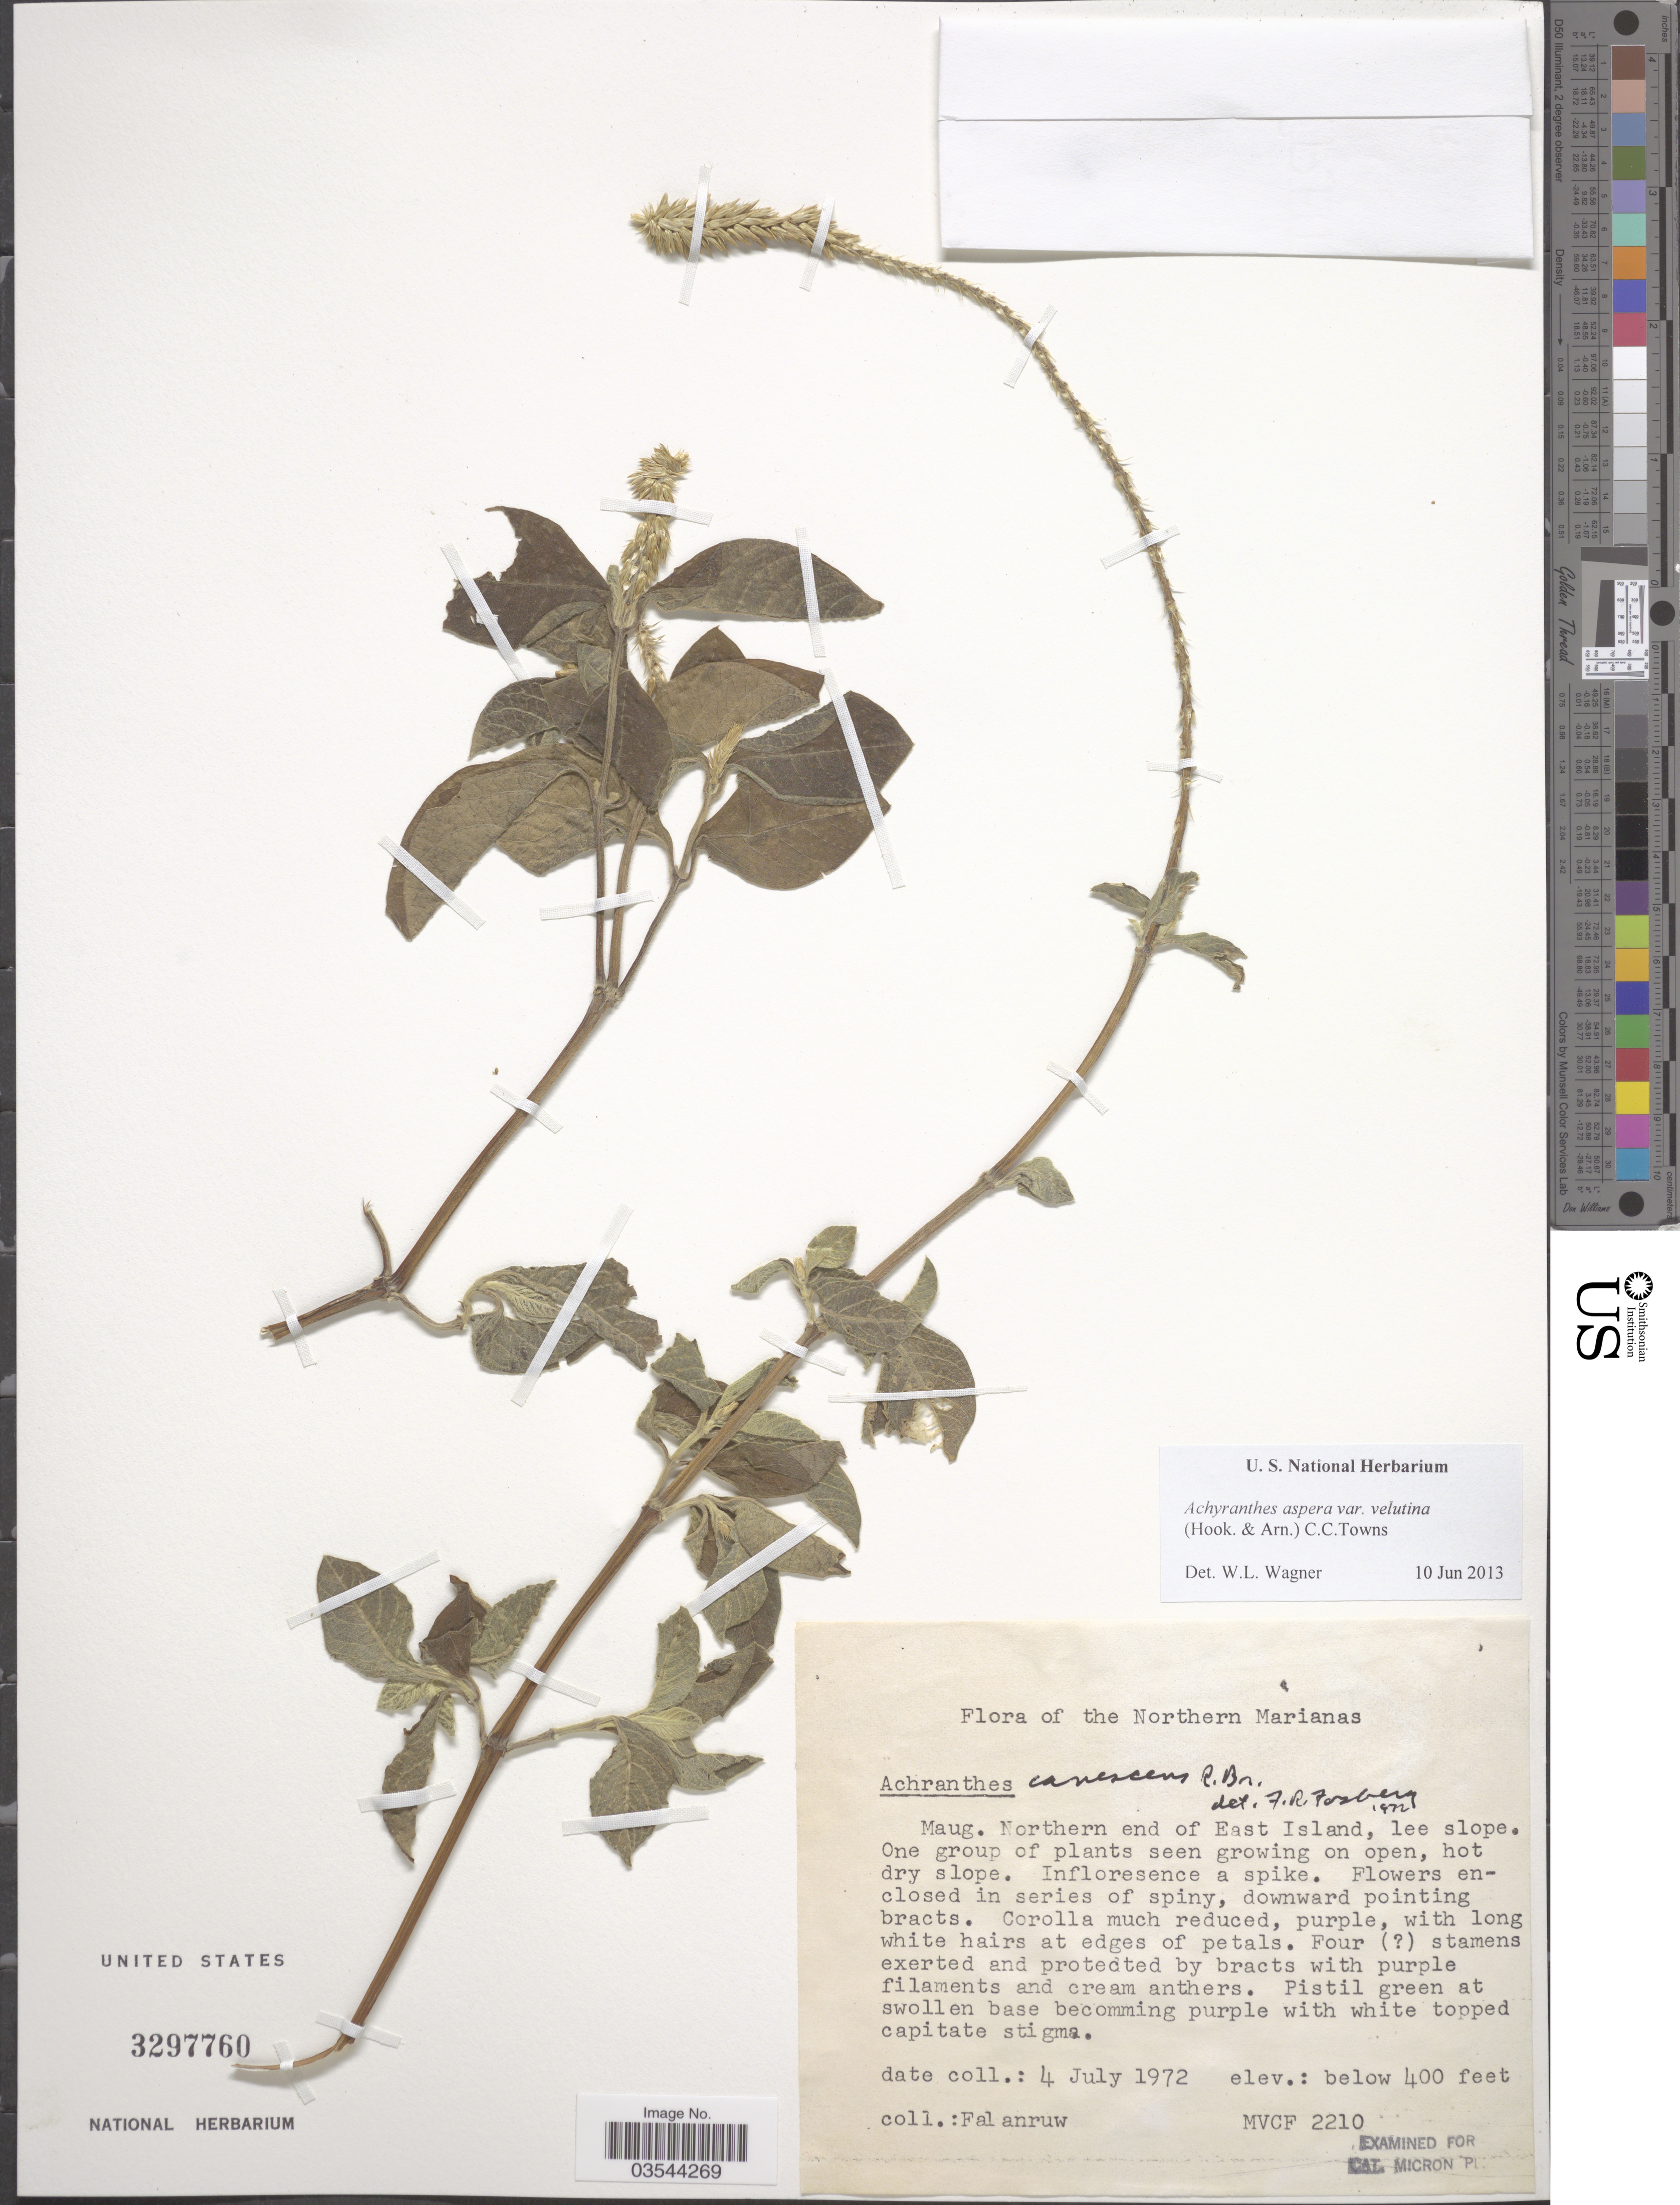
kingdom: Plantae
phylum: Tracheophyta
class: Magnoliopsida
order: Caryophyllales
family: Amaranthaceae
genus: Achyranthes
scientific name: Achyranthes aspera var. velutina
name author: (Hook. & Arn.) C. C. Towns.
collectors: Falanruw, --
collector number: MVCF 2210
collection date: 1972-07-04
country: Northern Mariana Islands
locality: Maug. Northern end of East Island, lee slope.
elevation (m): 122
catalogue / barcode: US 3297760